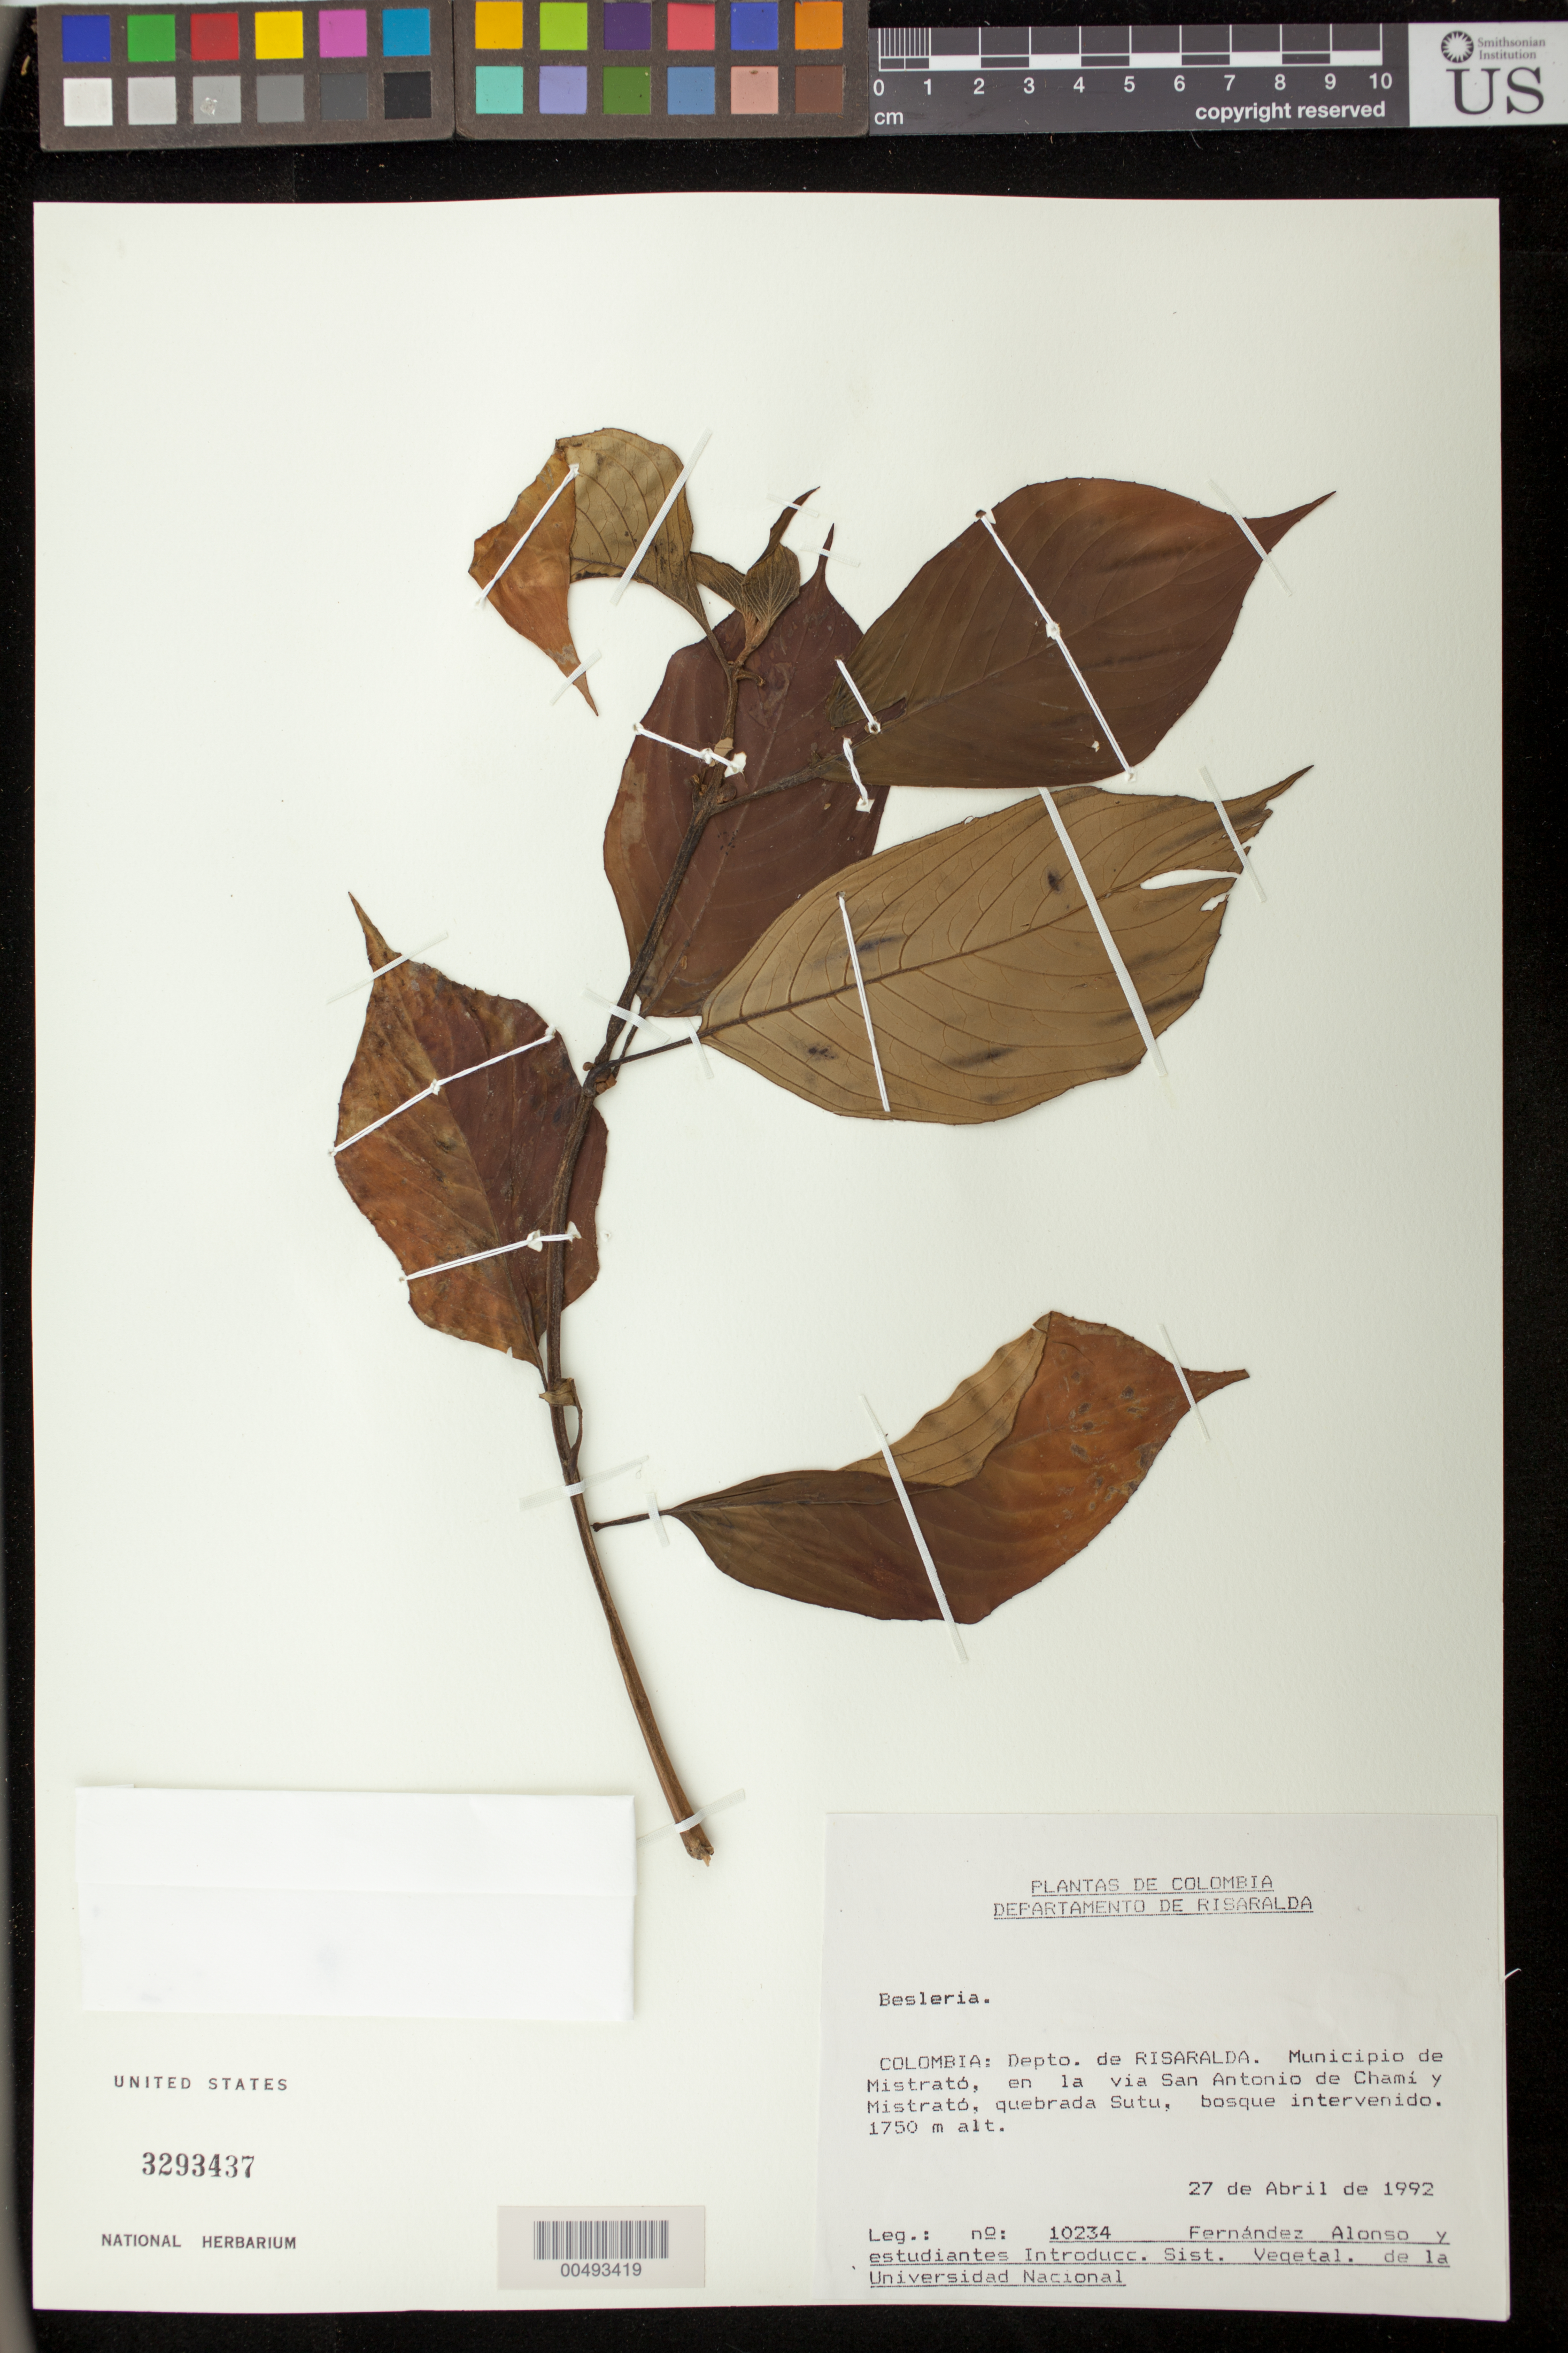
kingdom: Plantae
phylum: Tracheophyta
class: Magnoliopsida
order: Lamiales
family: Gesneriaceae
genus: Besleria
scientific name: Besleria sp.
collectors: J. L. Fernández-Alonso & Estudiantes Introducc. Sist. Vegetal. de la Universidad Nacional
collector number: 10234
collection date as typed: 27 Apr 1992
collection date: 1992-04-27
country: Colombia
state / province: Risaralda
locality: Municipio de Mistrató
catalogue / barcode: US 3293437